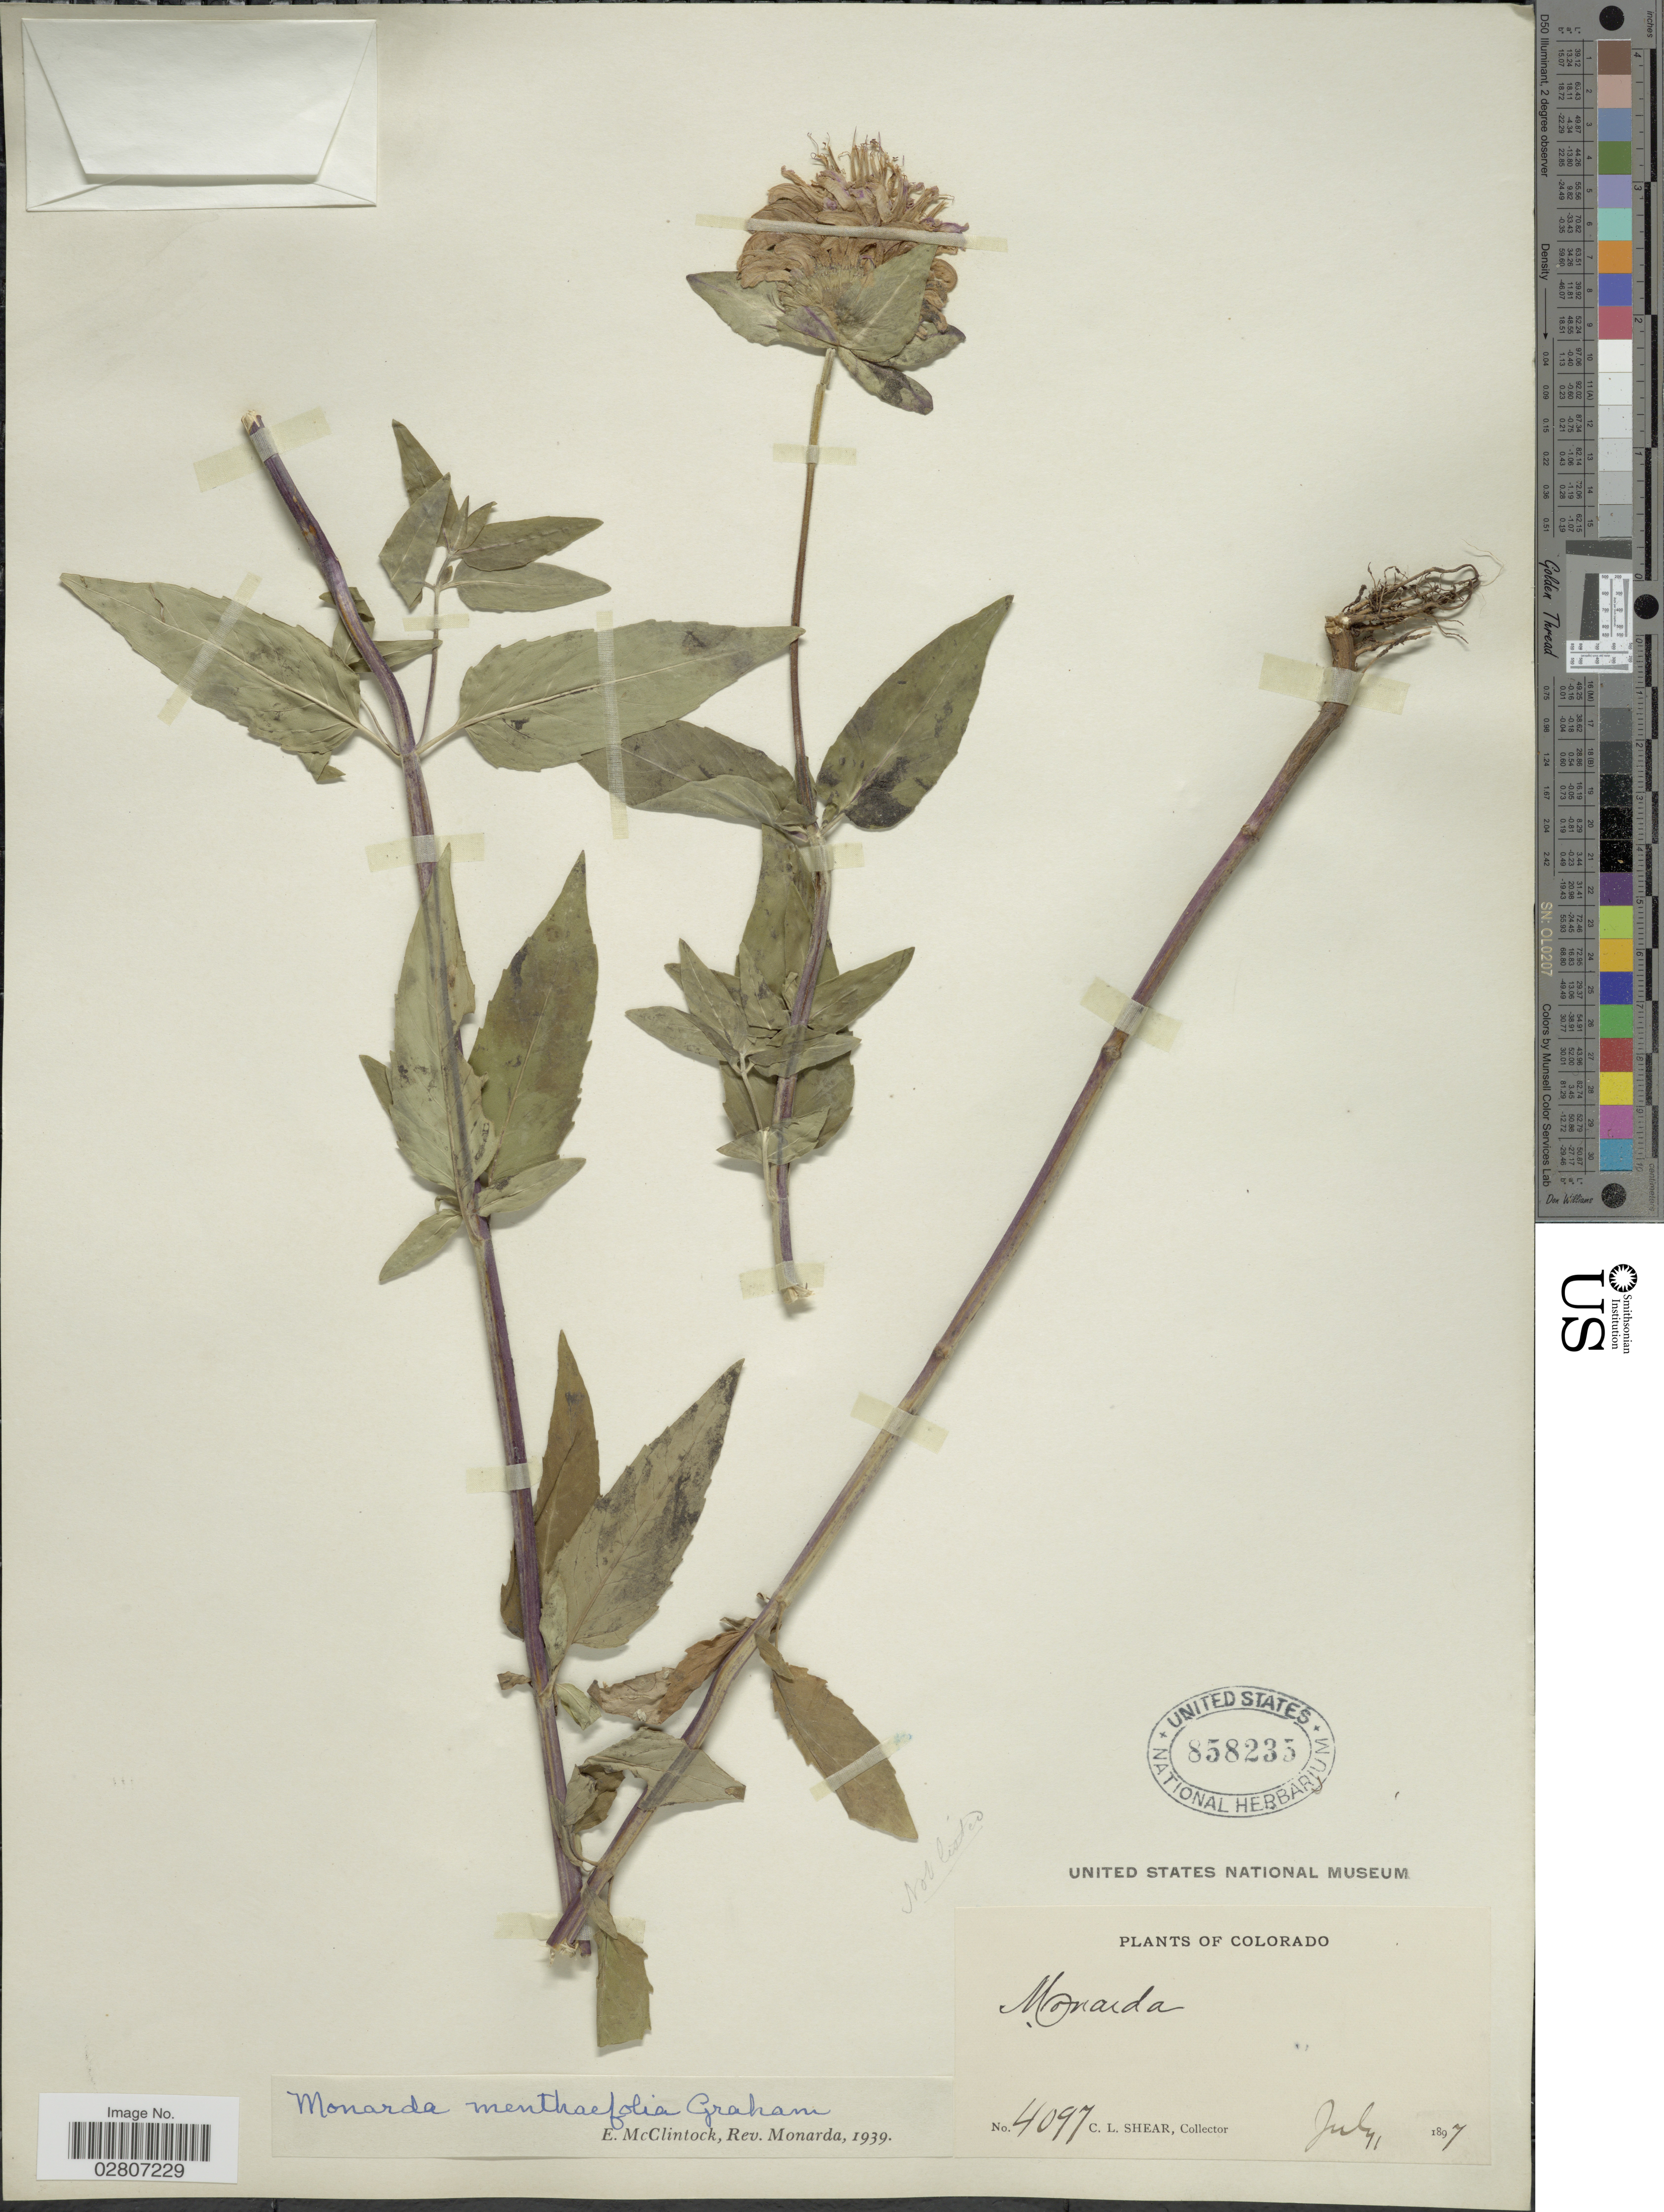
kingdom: Plantae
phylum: Tracheophyta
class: Magnoliopsida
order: Lamiales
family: Lamiaceae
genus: Monarda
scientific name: Monarda fistulosa var. menthifolia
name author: (Graham) Fernald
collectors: C. L. Shear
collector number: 4097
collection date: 1897-07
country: United States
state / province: Colorado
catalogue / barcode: US 858235